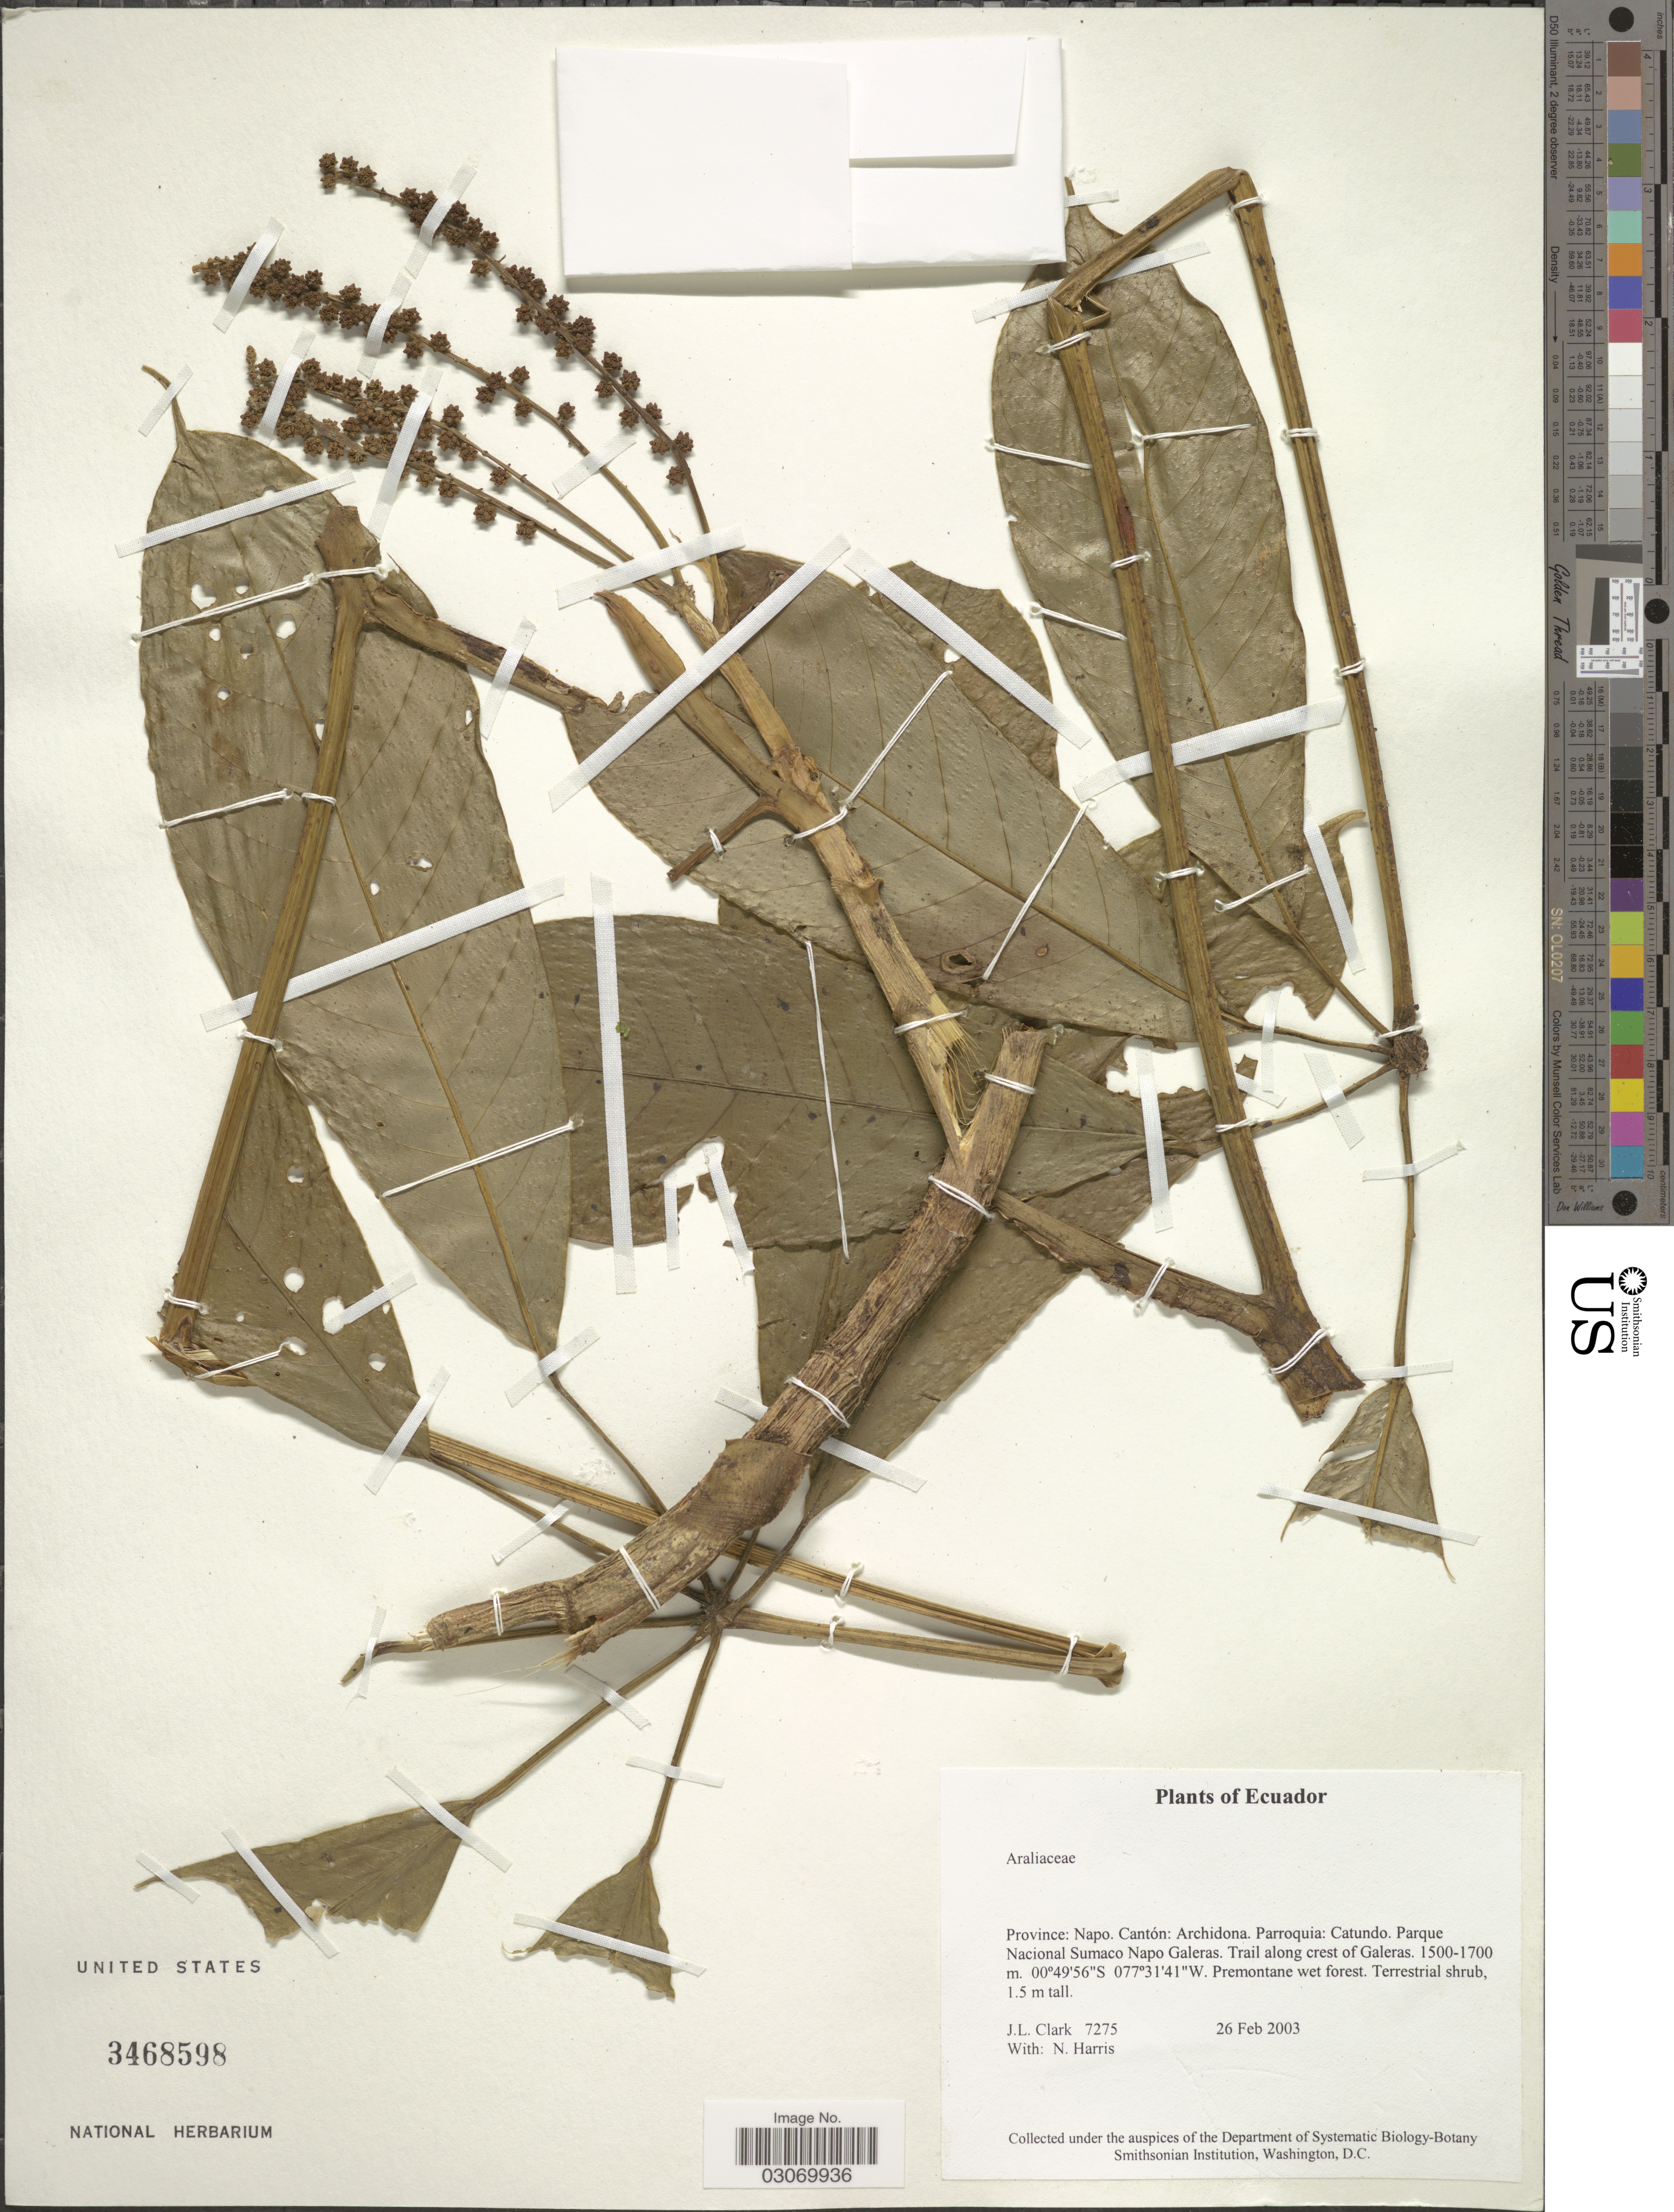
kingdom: Plantae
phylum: Tracheophyta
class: Magnoliopsida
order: Apiales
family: Araliaceae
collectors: J. L. Clark & N. Harris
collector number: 7275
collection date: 2003-02-26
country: Ecuador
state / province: Napo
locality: Cantón: Archidona, Parroquia: Catundo, Parque Nacional Sumaco Napo Galeras, Trail along crest of Galeras.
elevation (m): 1500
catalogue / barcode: US 3468598